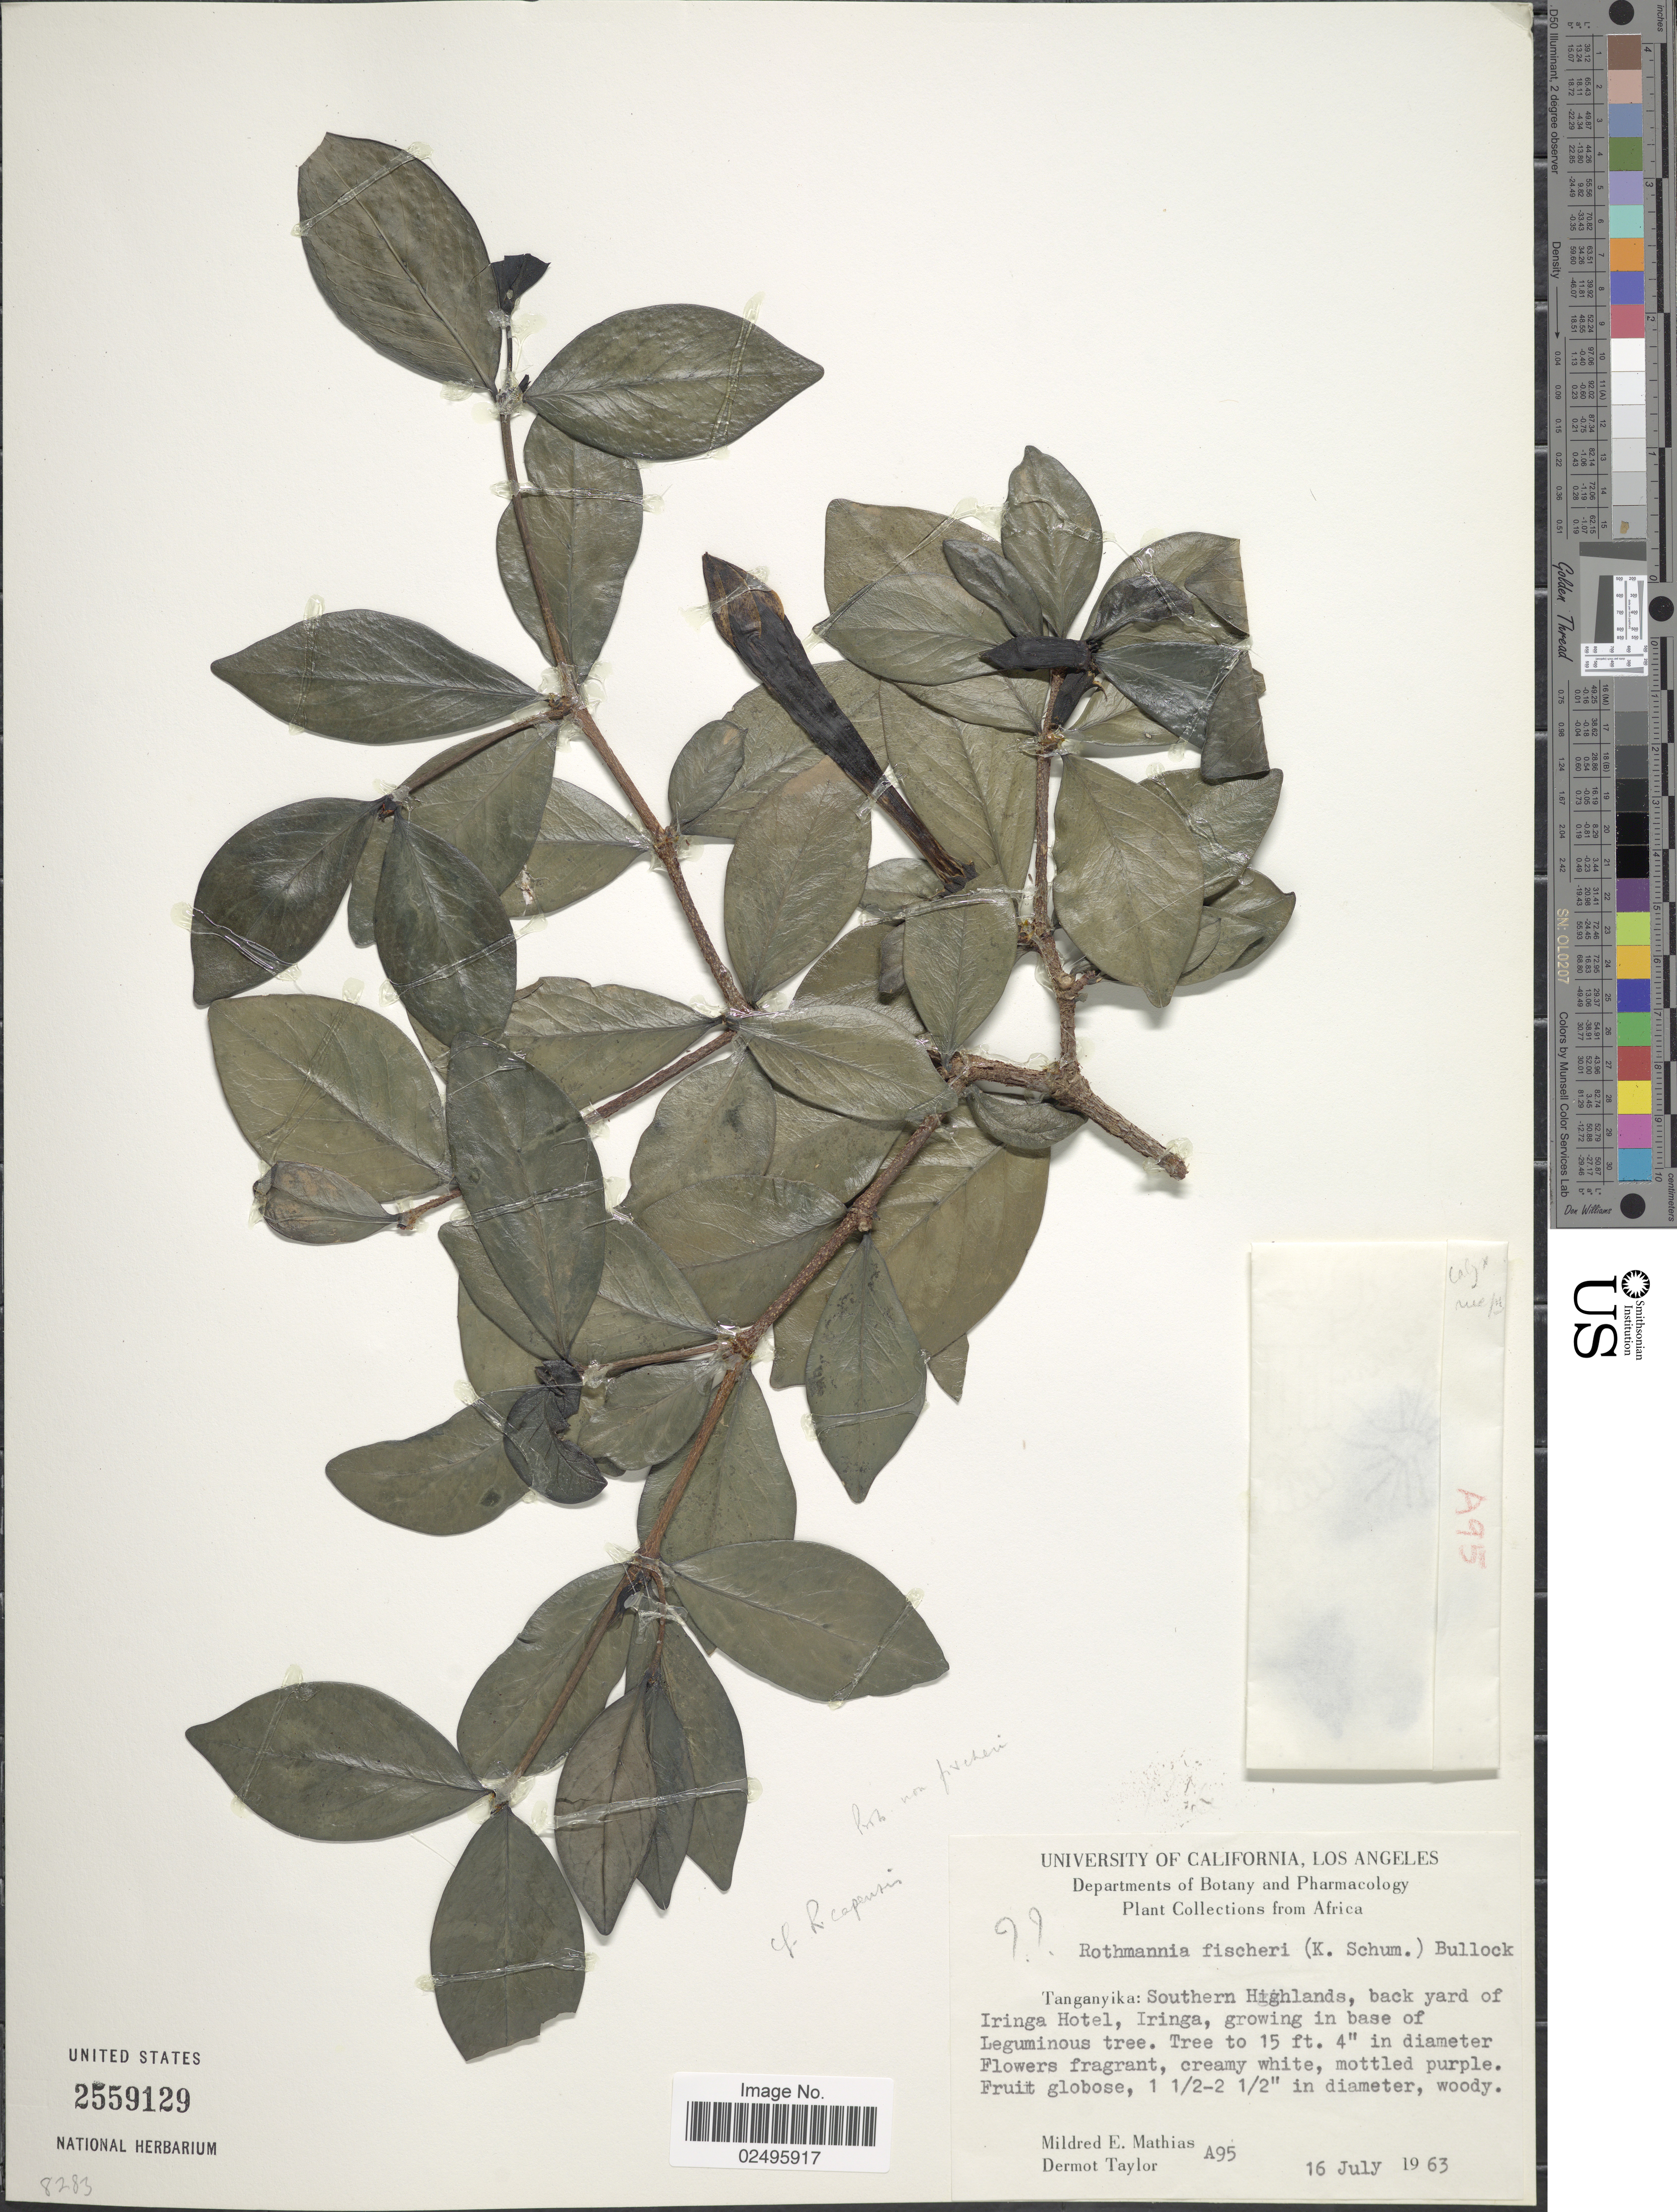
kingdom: Plantae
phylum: Tracheophyta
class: Magnoliopsida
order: Gentianales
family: Rubiaceae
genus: Rothmannia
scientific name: Rothmannia capensis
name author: Thunb.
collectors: M. E. Mathias & D. Taylor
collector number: A95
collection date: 1963-07-16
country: Tanzania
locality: Tanganyika: Southern Highlands, back of yard of Iringa Hotel, Iringa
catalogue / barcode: US 2559129